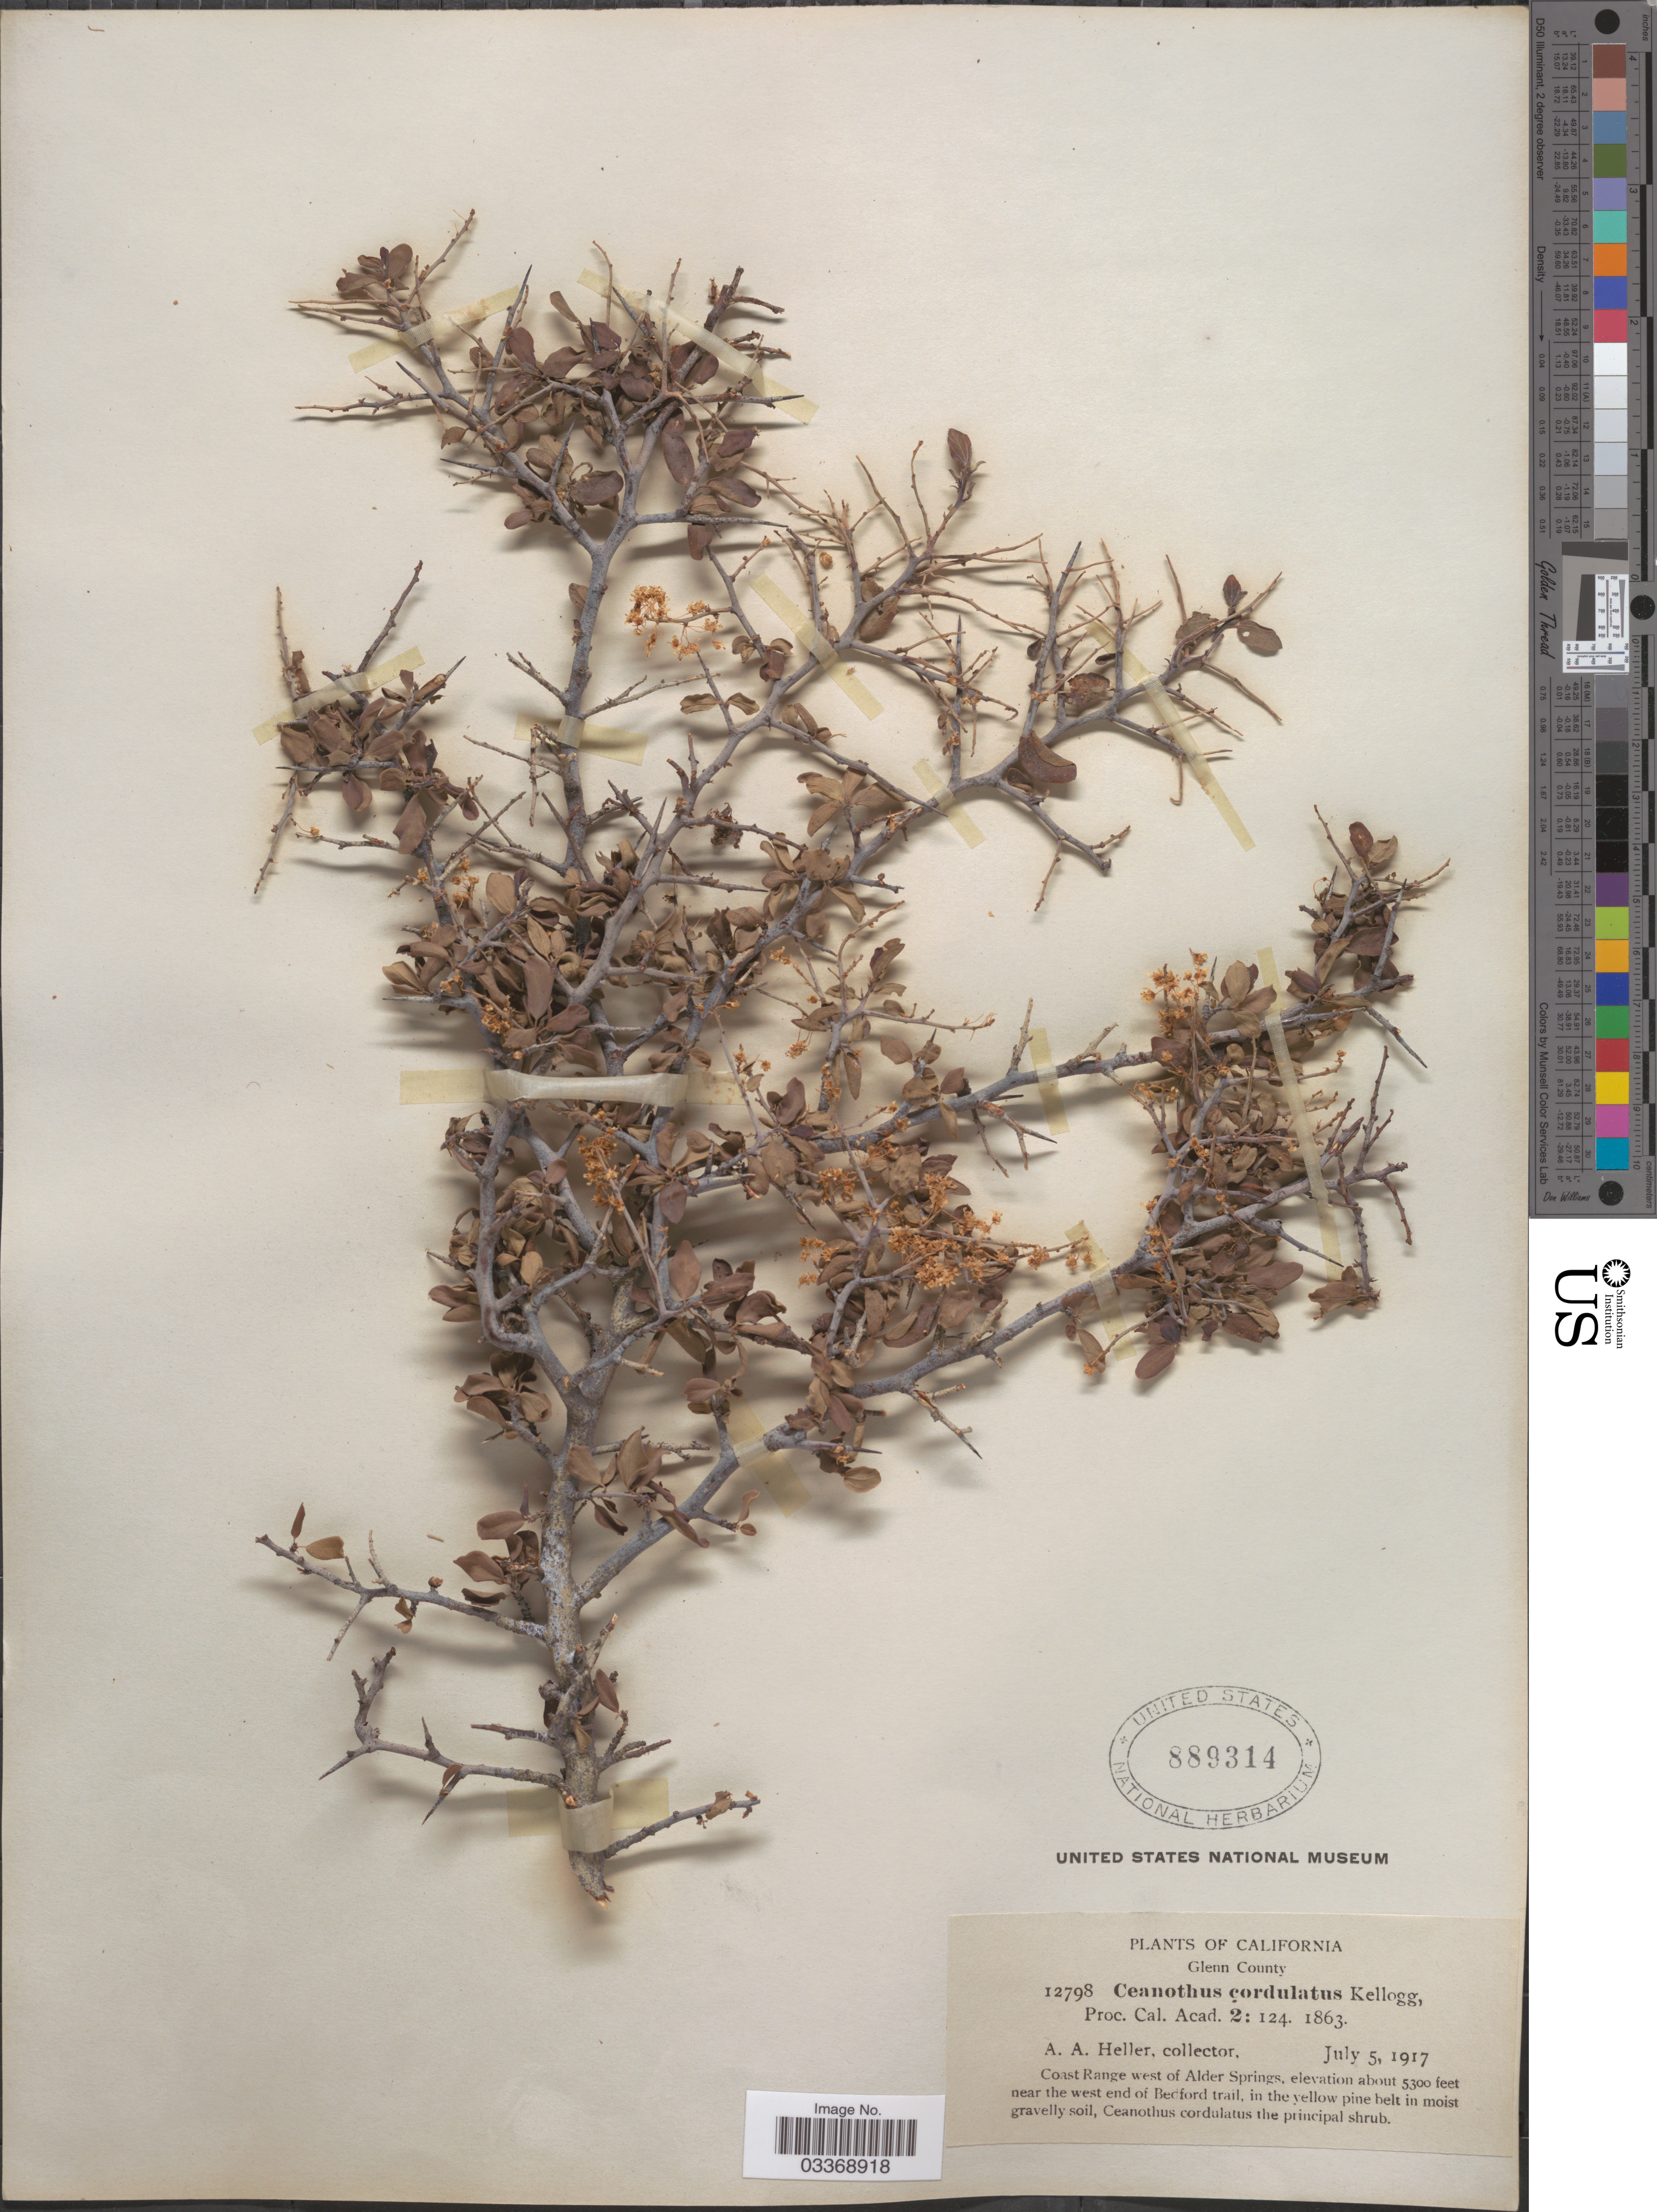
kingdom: Plantae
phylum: Tracheophyta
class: Magnoliopsida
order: Rosales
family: Rhamnaceae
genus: Ceanothus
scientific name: Ceanothus cordulatus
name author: Kellogg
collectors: A. A. Heller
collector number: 12798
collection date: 1917-07-05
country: United States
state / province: California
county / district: Glenn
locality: Glenn County. Coast Range west of Alder Springs, near the west end of Bedford trail, in the yellow pine belt in moist gravelly soil.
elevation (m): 1615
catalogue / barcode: US 889314